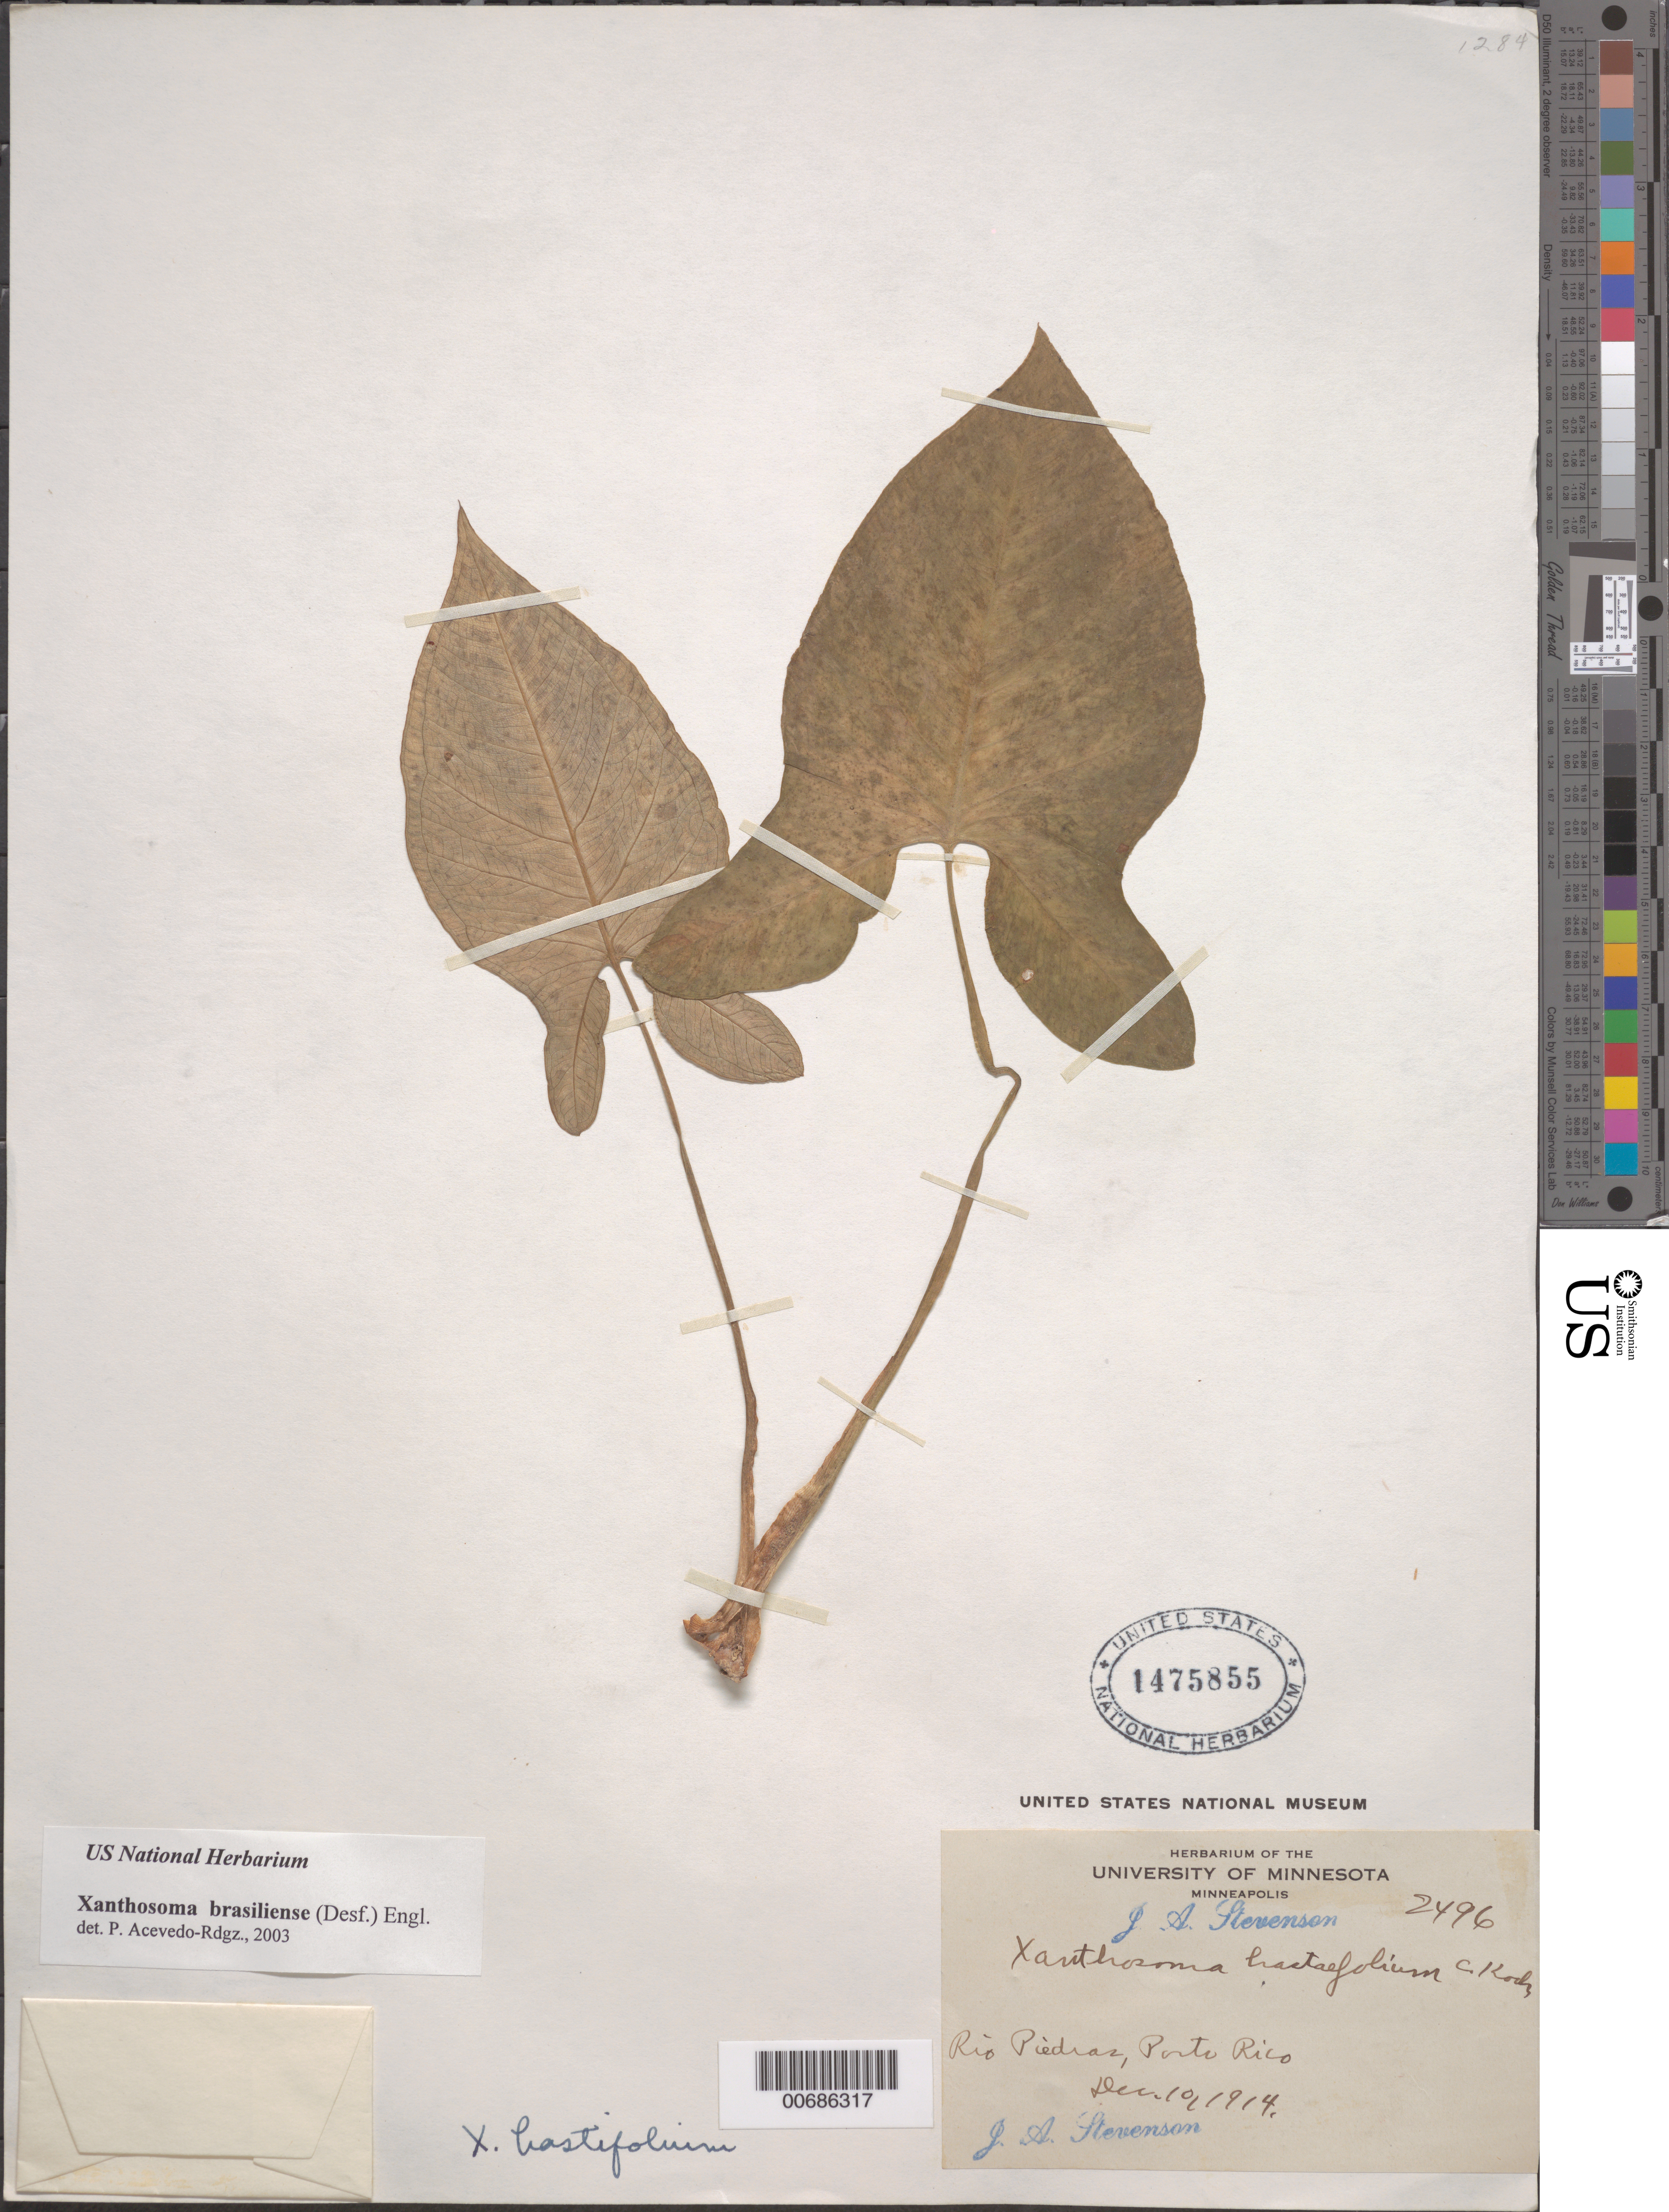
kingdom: Plantae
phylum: Tracheophyta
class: Liliopsida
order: Alismatales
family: Araceae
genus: Xanthosoma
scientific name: Xanthosoma hastifolium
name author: K. Koch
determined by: Stevenson, J. A.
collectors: J. Stevenson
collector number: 2496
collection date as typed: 10 Dec 1914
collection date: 1914-12-10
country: Puerto Rico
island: Greater Antilles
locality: Rio Piediar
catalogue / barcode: US 1475855